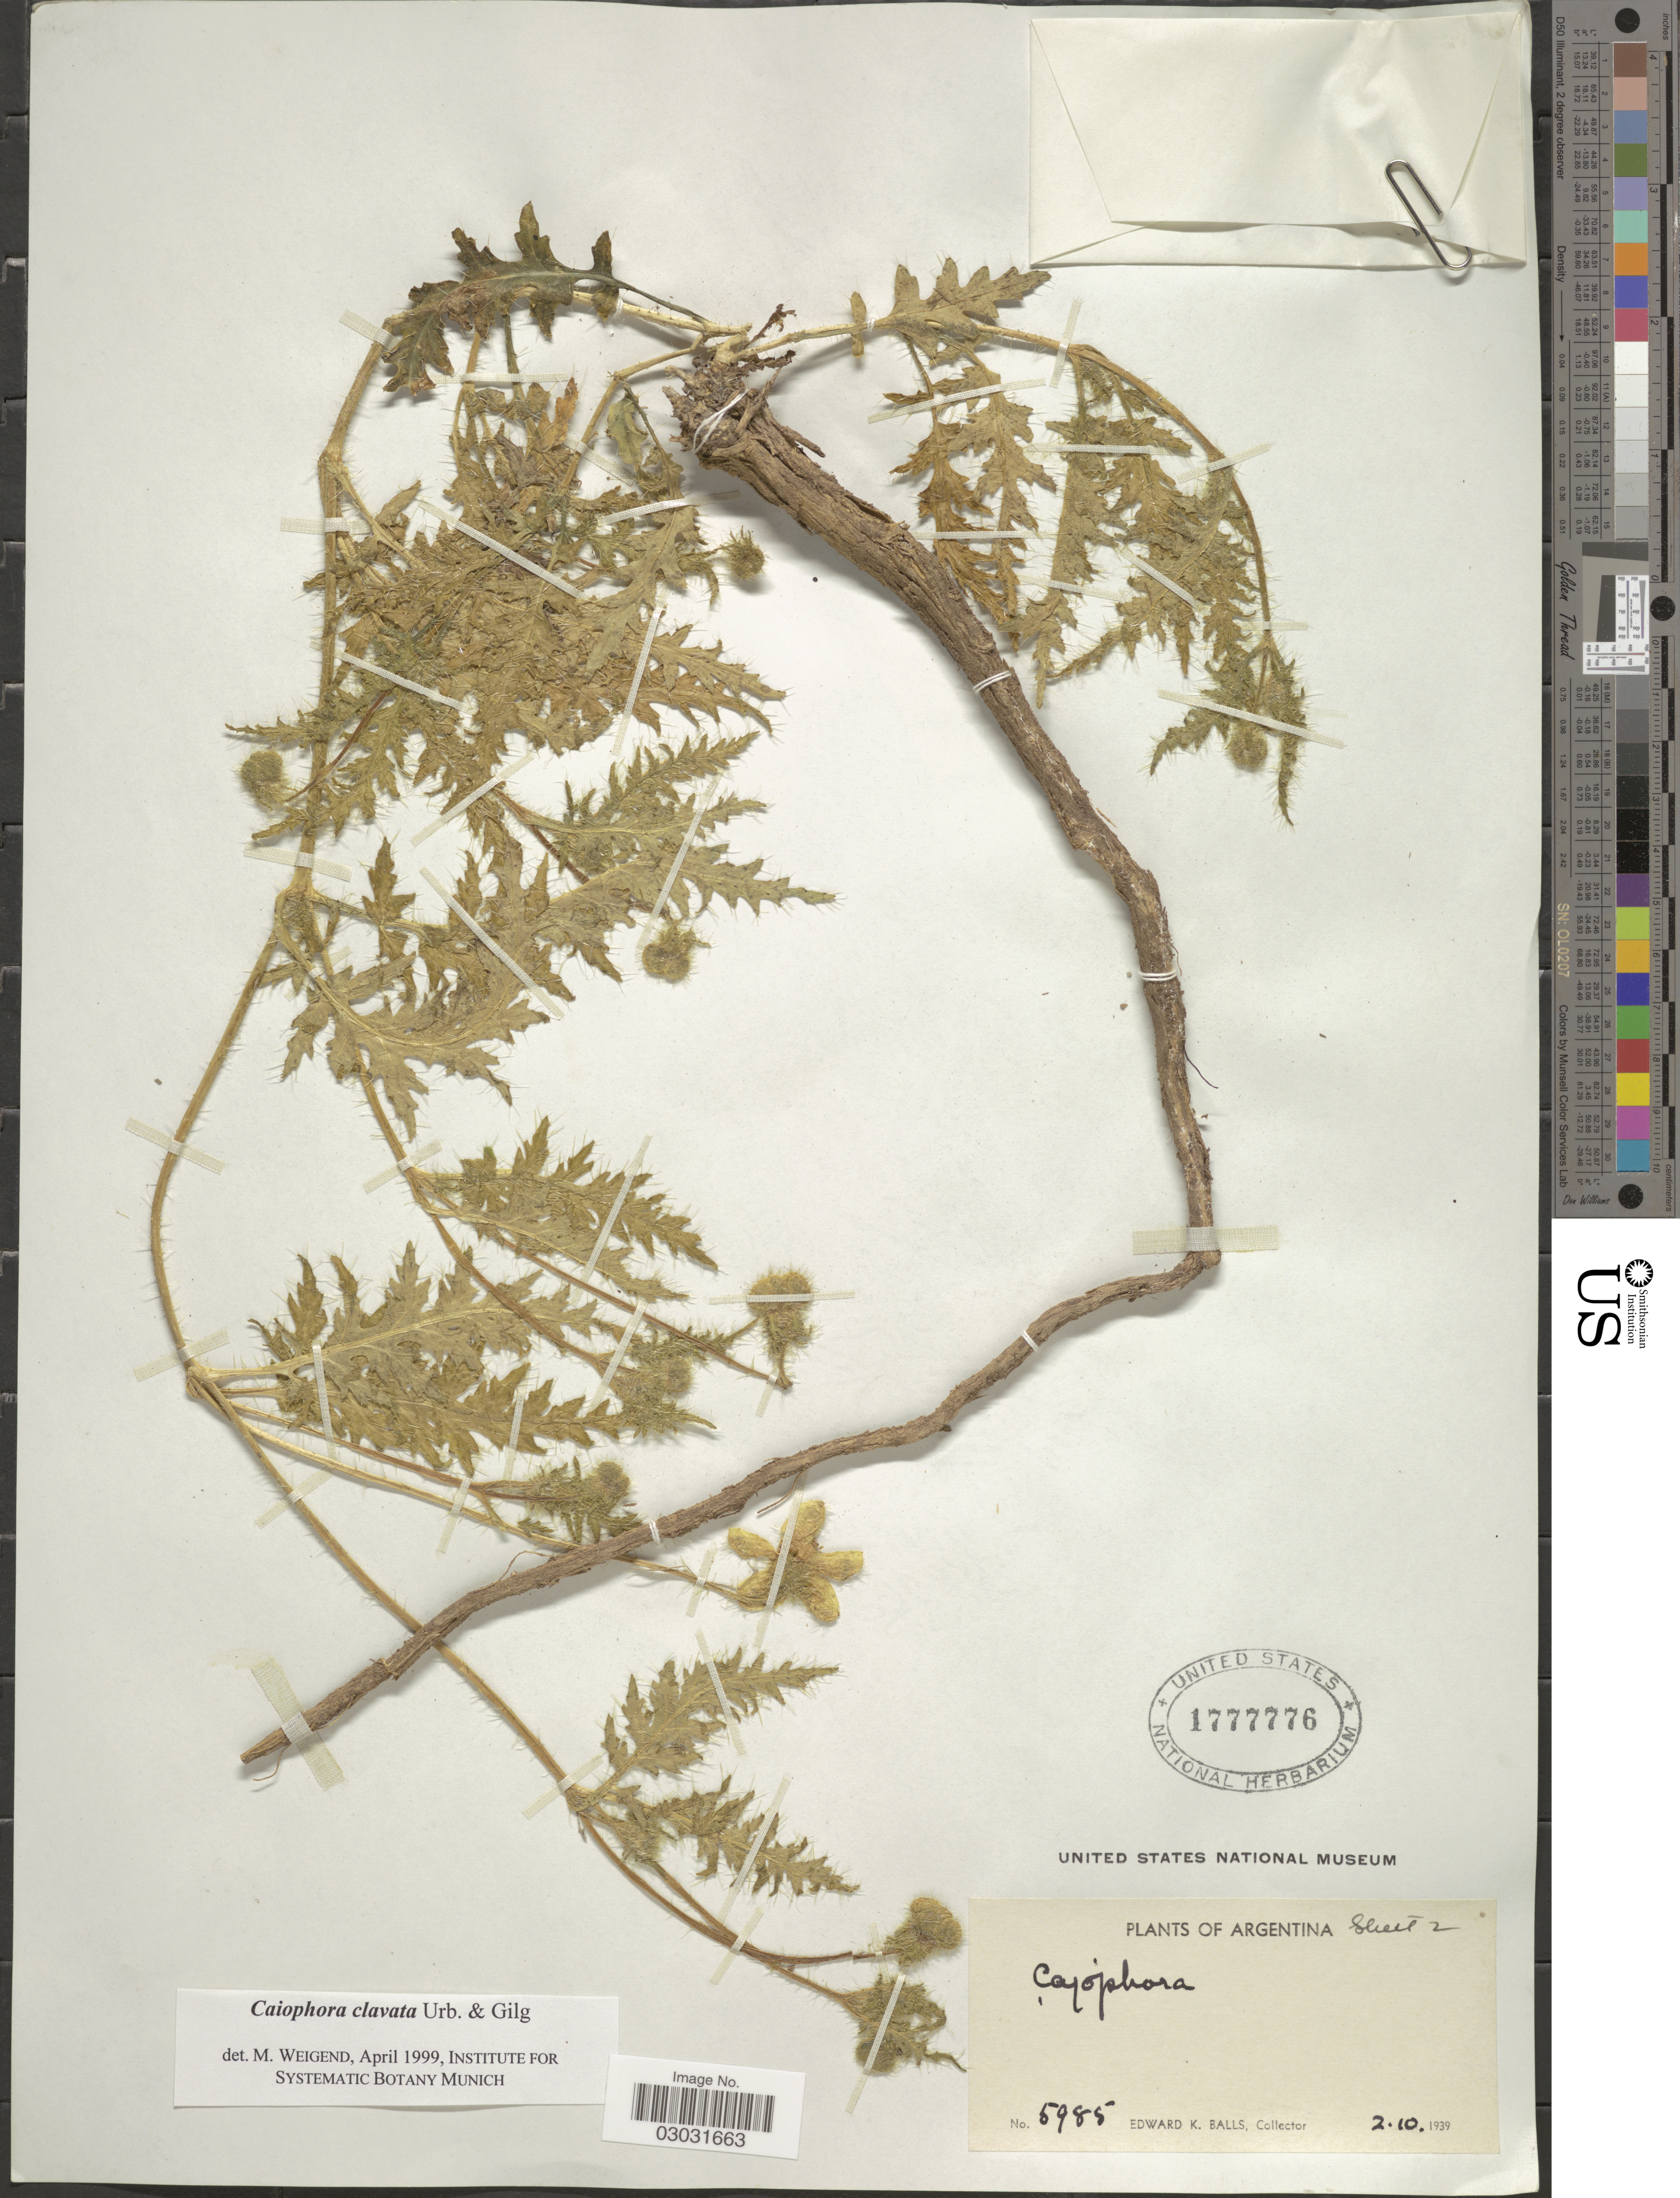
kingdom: Plantae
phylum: Tracheophyta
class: Magnoliopsida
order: Cornales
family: Loasaceae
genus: Caiophora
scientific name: Caiophora clavata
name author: Urb. & Gilg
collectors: E. K. Balls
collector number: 5985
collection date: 1939-10-02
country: Argentina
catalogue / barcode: US 1777776